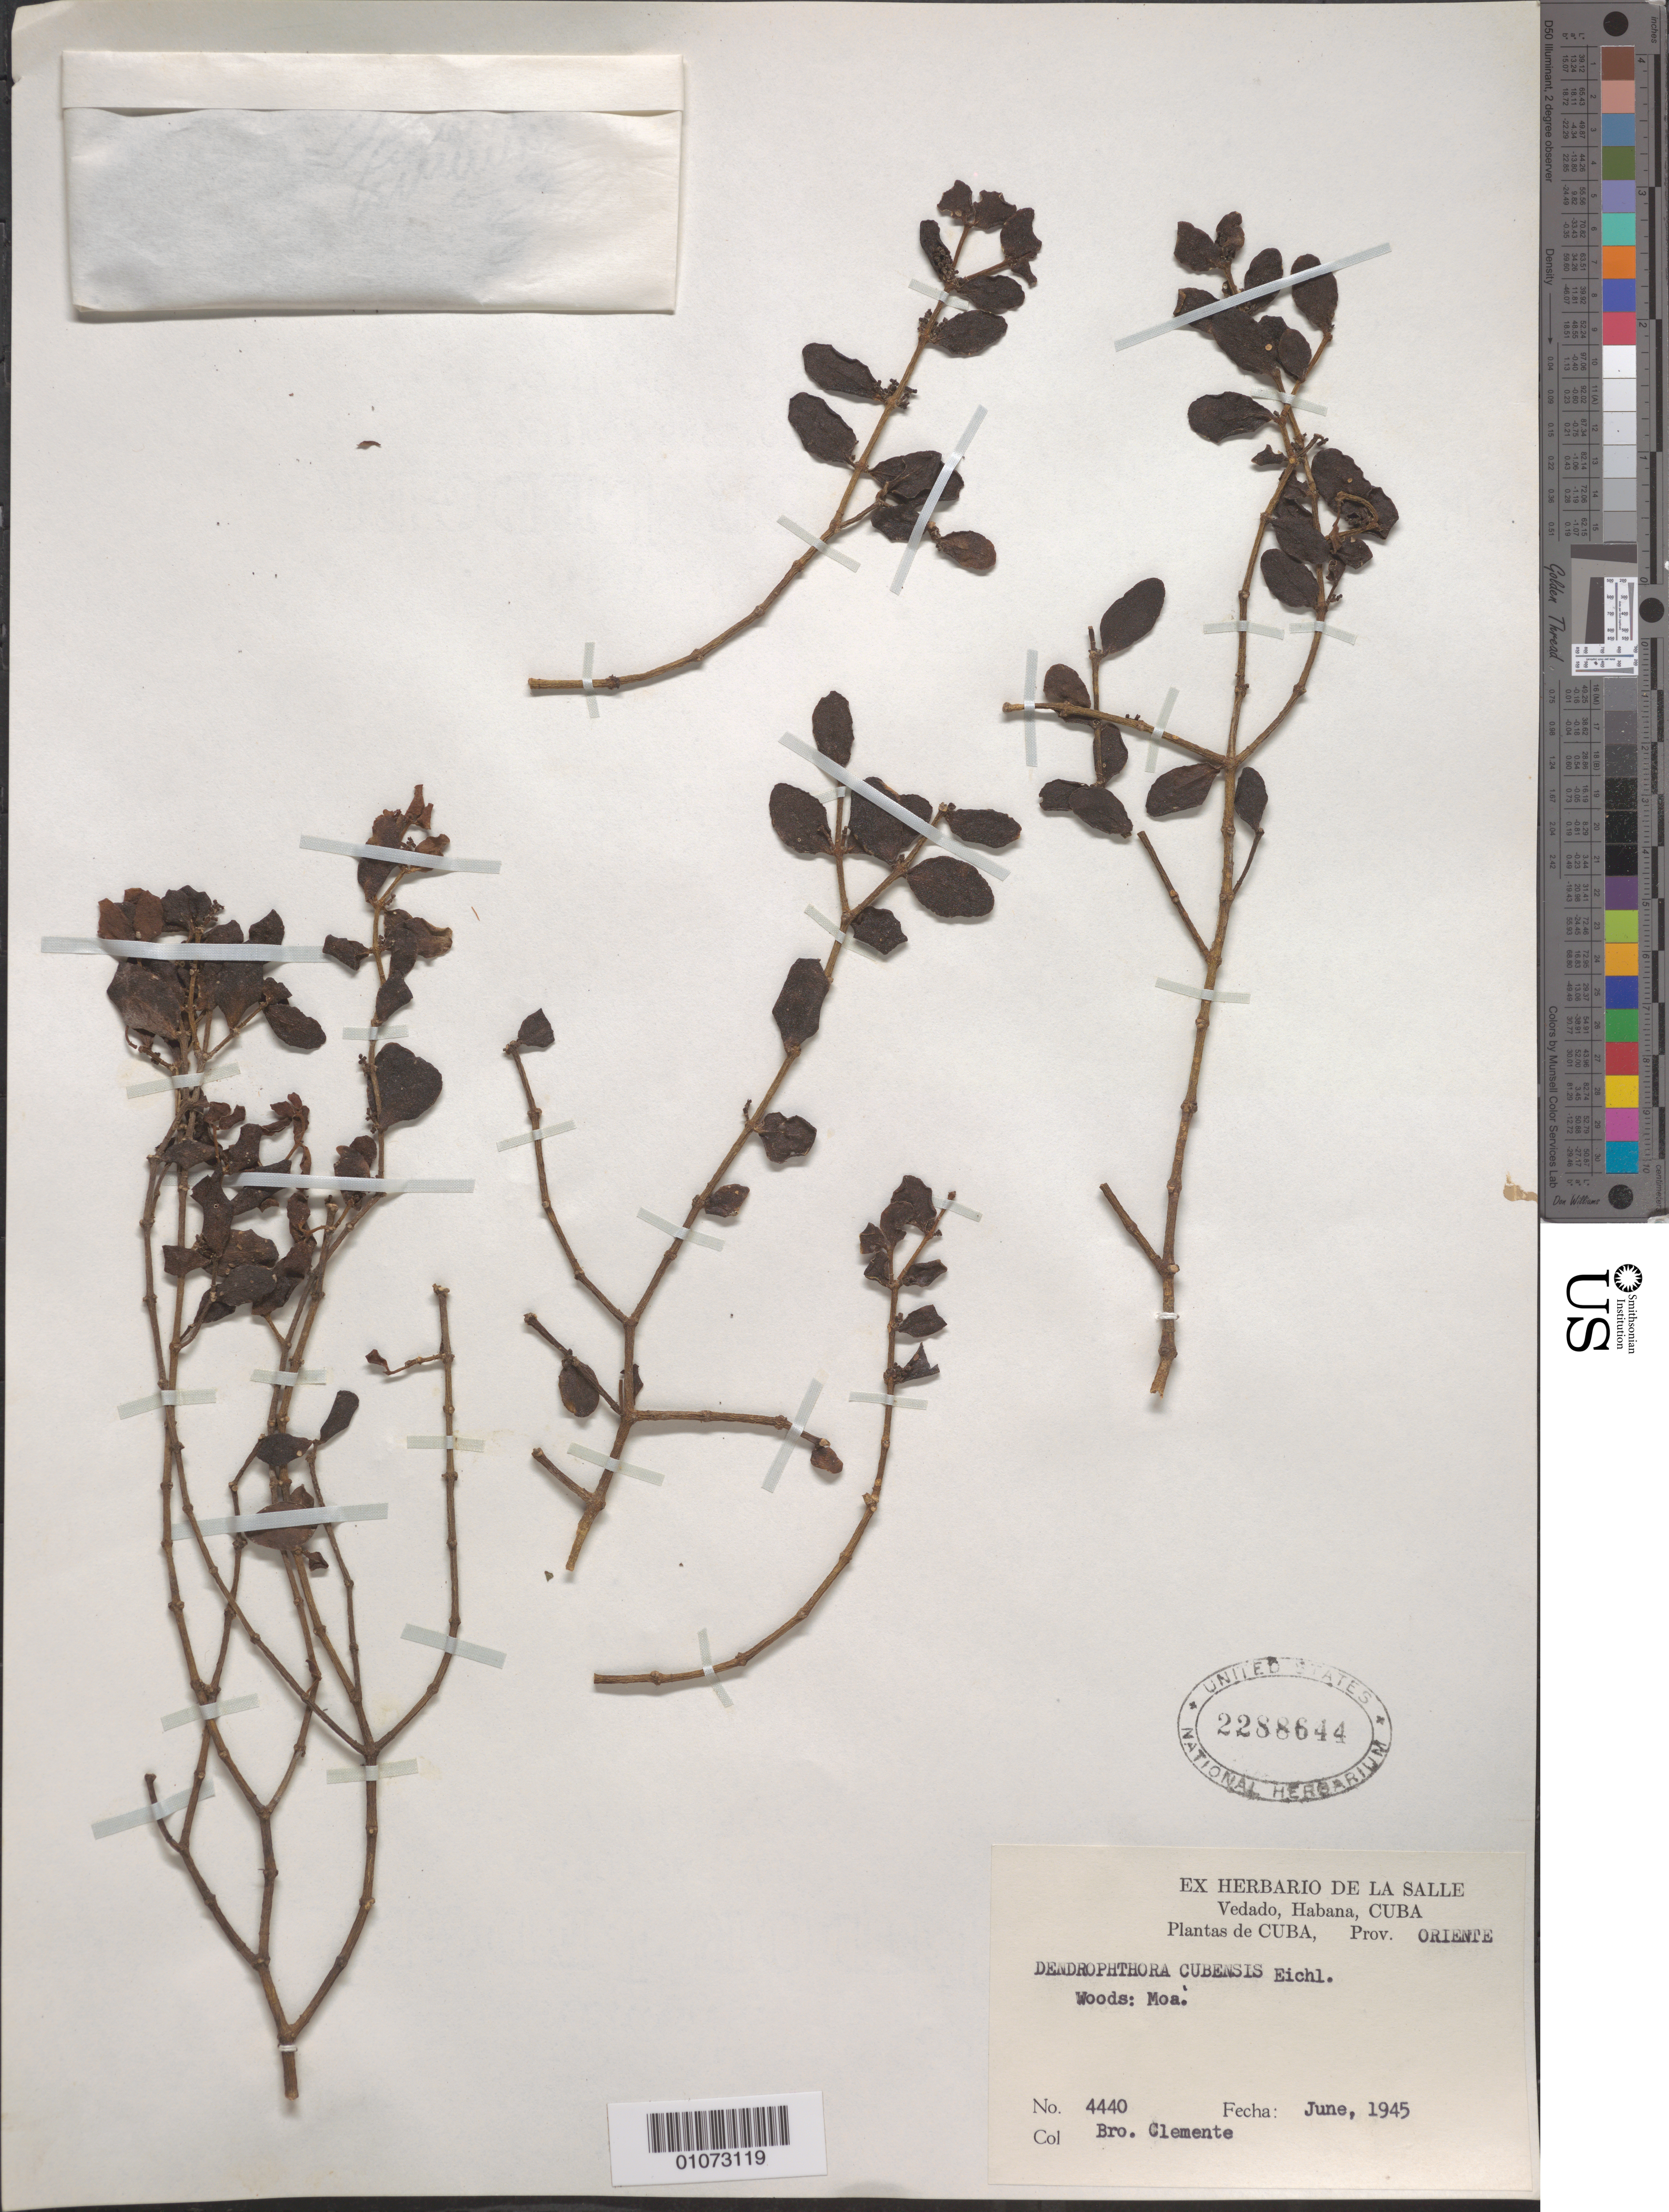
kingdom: Plantae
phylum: Tracheophyta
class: Magnoliopsida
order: Santalales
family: Viscaceae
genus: Dendrophthora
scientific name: Dendrophthora cubensis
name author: Eichler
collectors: Bro. Clemente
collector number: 440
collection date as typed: Jun 1945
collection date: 1945-06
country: Cuba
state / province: Holguín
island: Cuba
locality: Moa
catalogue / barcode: US 2288644